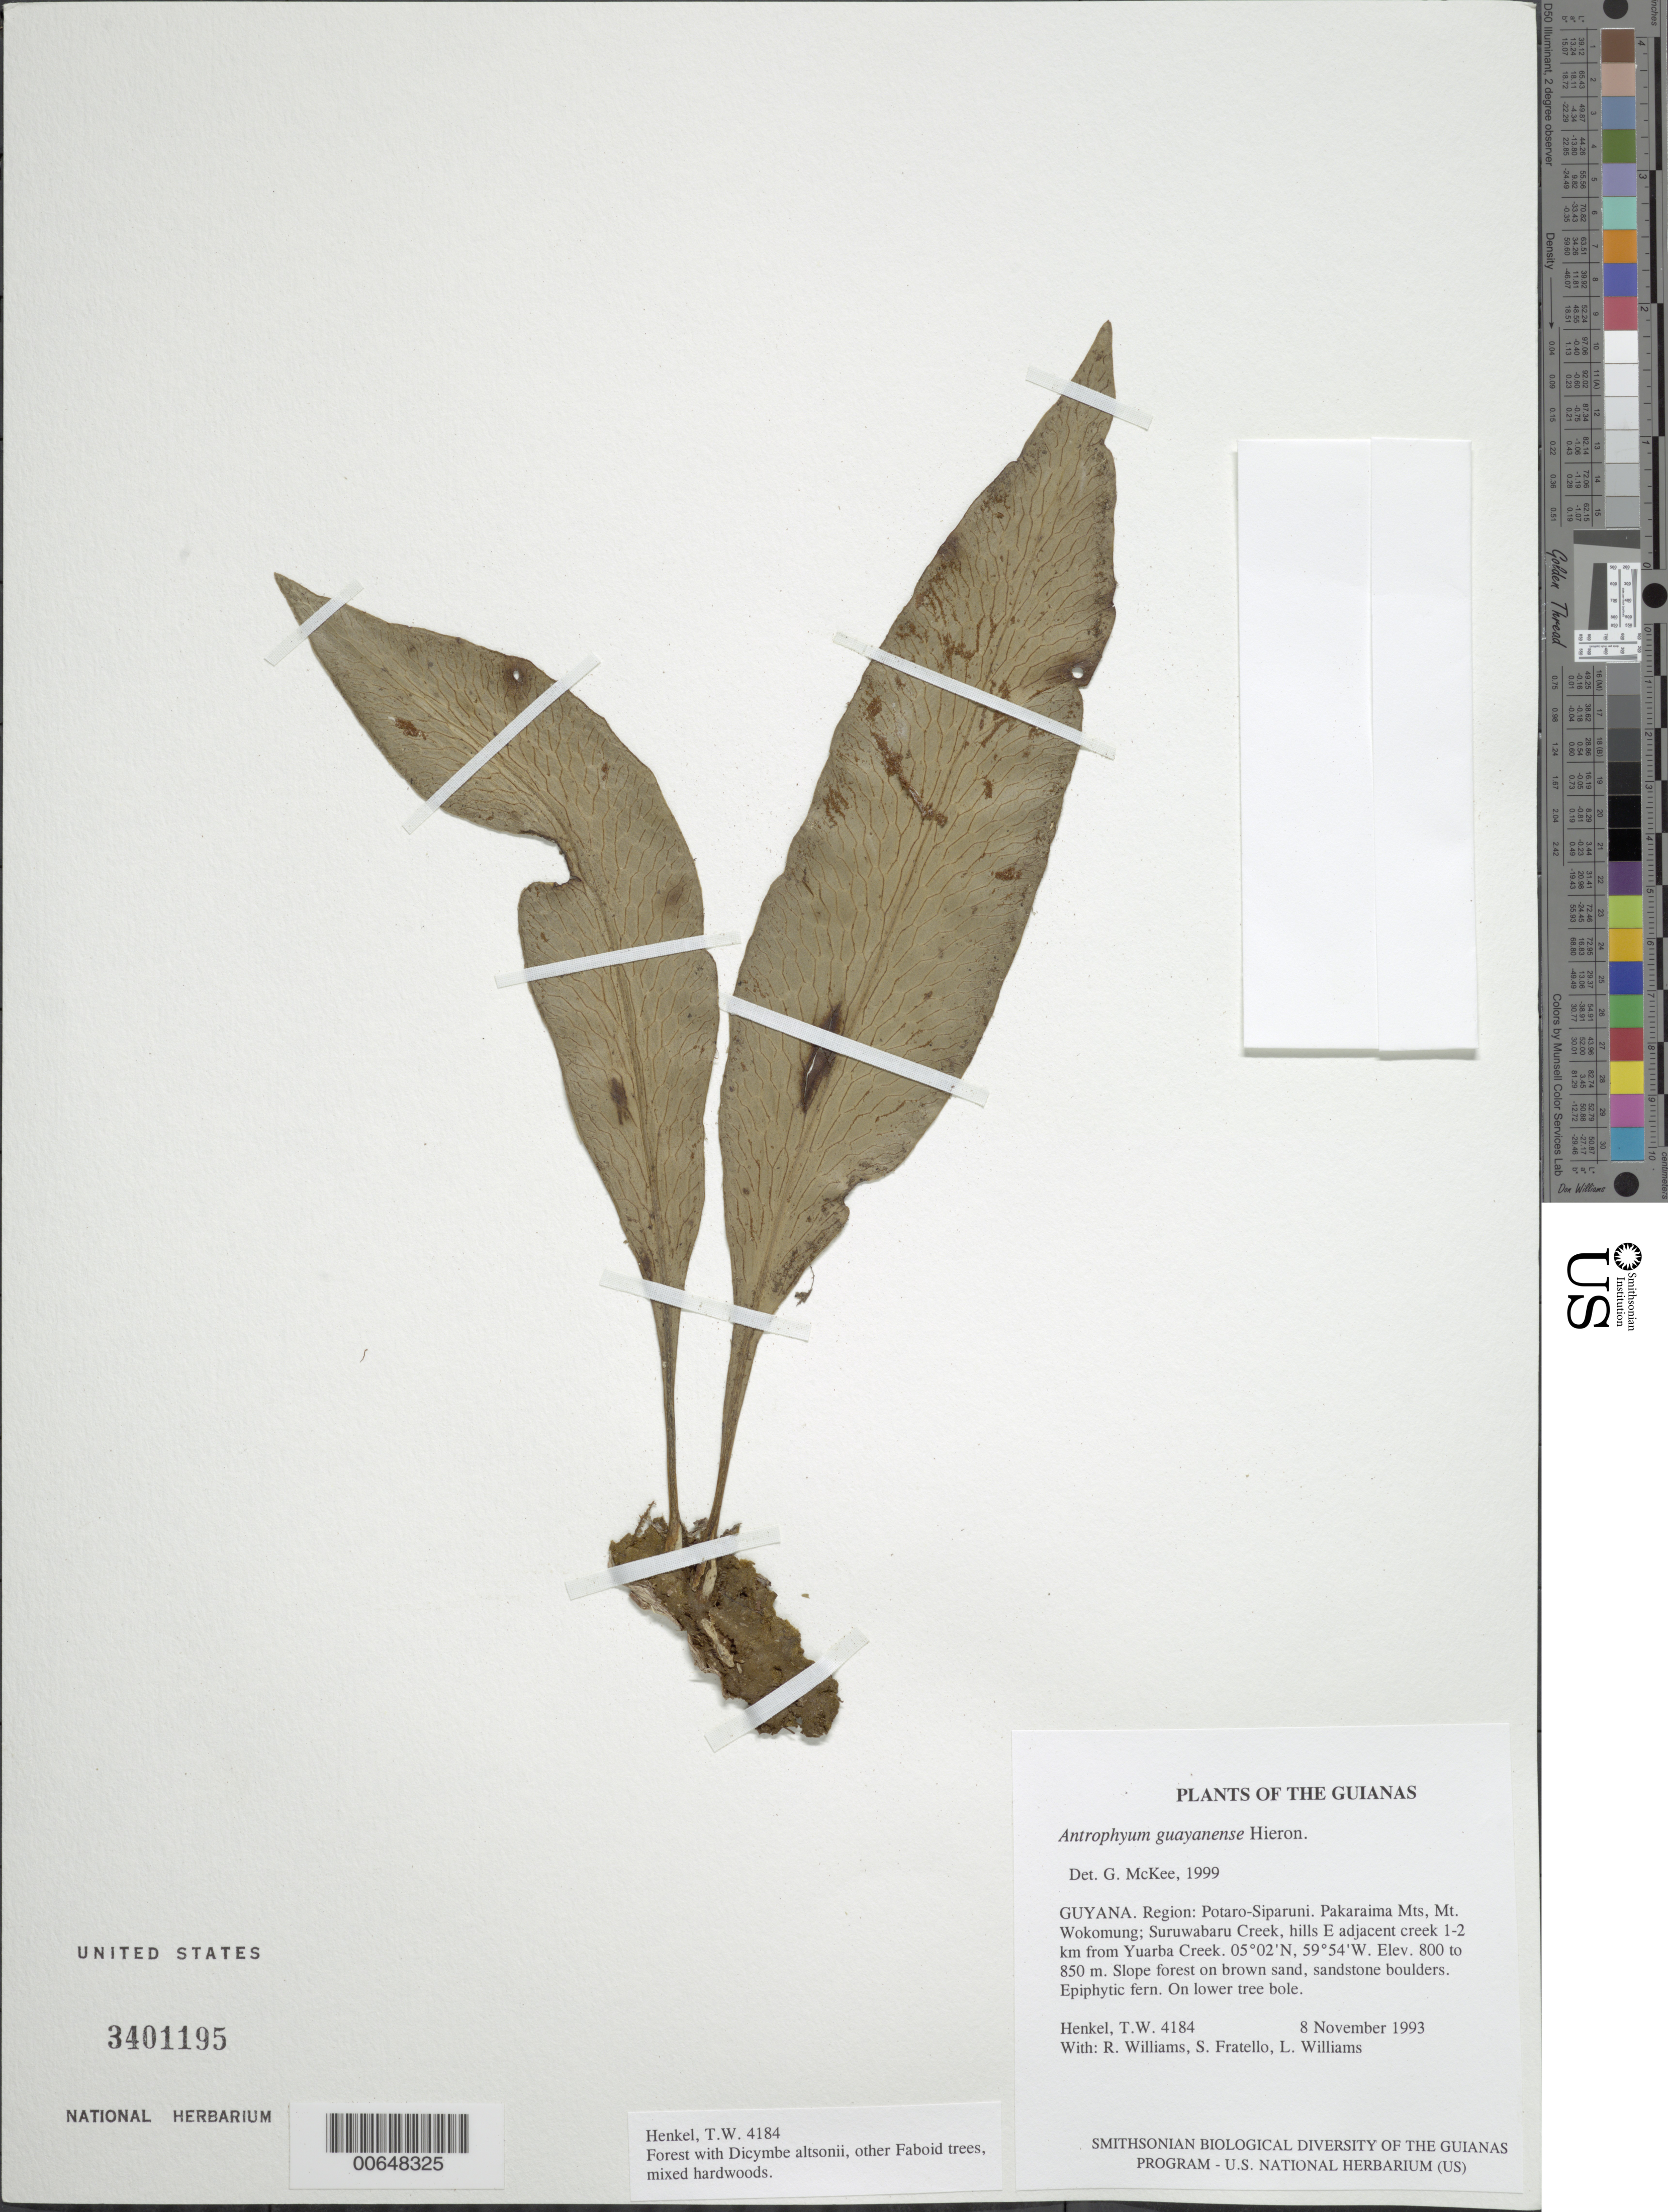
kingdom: Plantae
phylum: Tracheophyta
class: Polypodiopsida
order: Polypodiales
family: Pteridaceae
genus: Polytaenium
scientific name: Polytaenium guayanense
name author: (Hieron.) Alston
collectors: T. Henkel, R. Williams, S. Fratello & L. Williams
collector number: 4184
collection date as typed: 8 November 1993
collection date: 1993-11-08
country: Guyana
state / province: Potaro-Siparuni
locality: Pakaraima Mts, Mt. Wokomung; Suruwabaru Creek, hills E adjacent creek 1-2 km from Yuarba Creek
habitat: Slope forest on brown sand, sandstone boulders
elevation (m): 800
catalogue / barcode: US 3401195